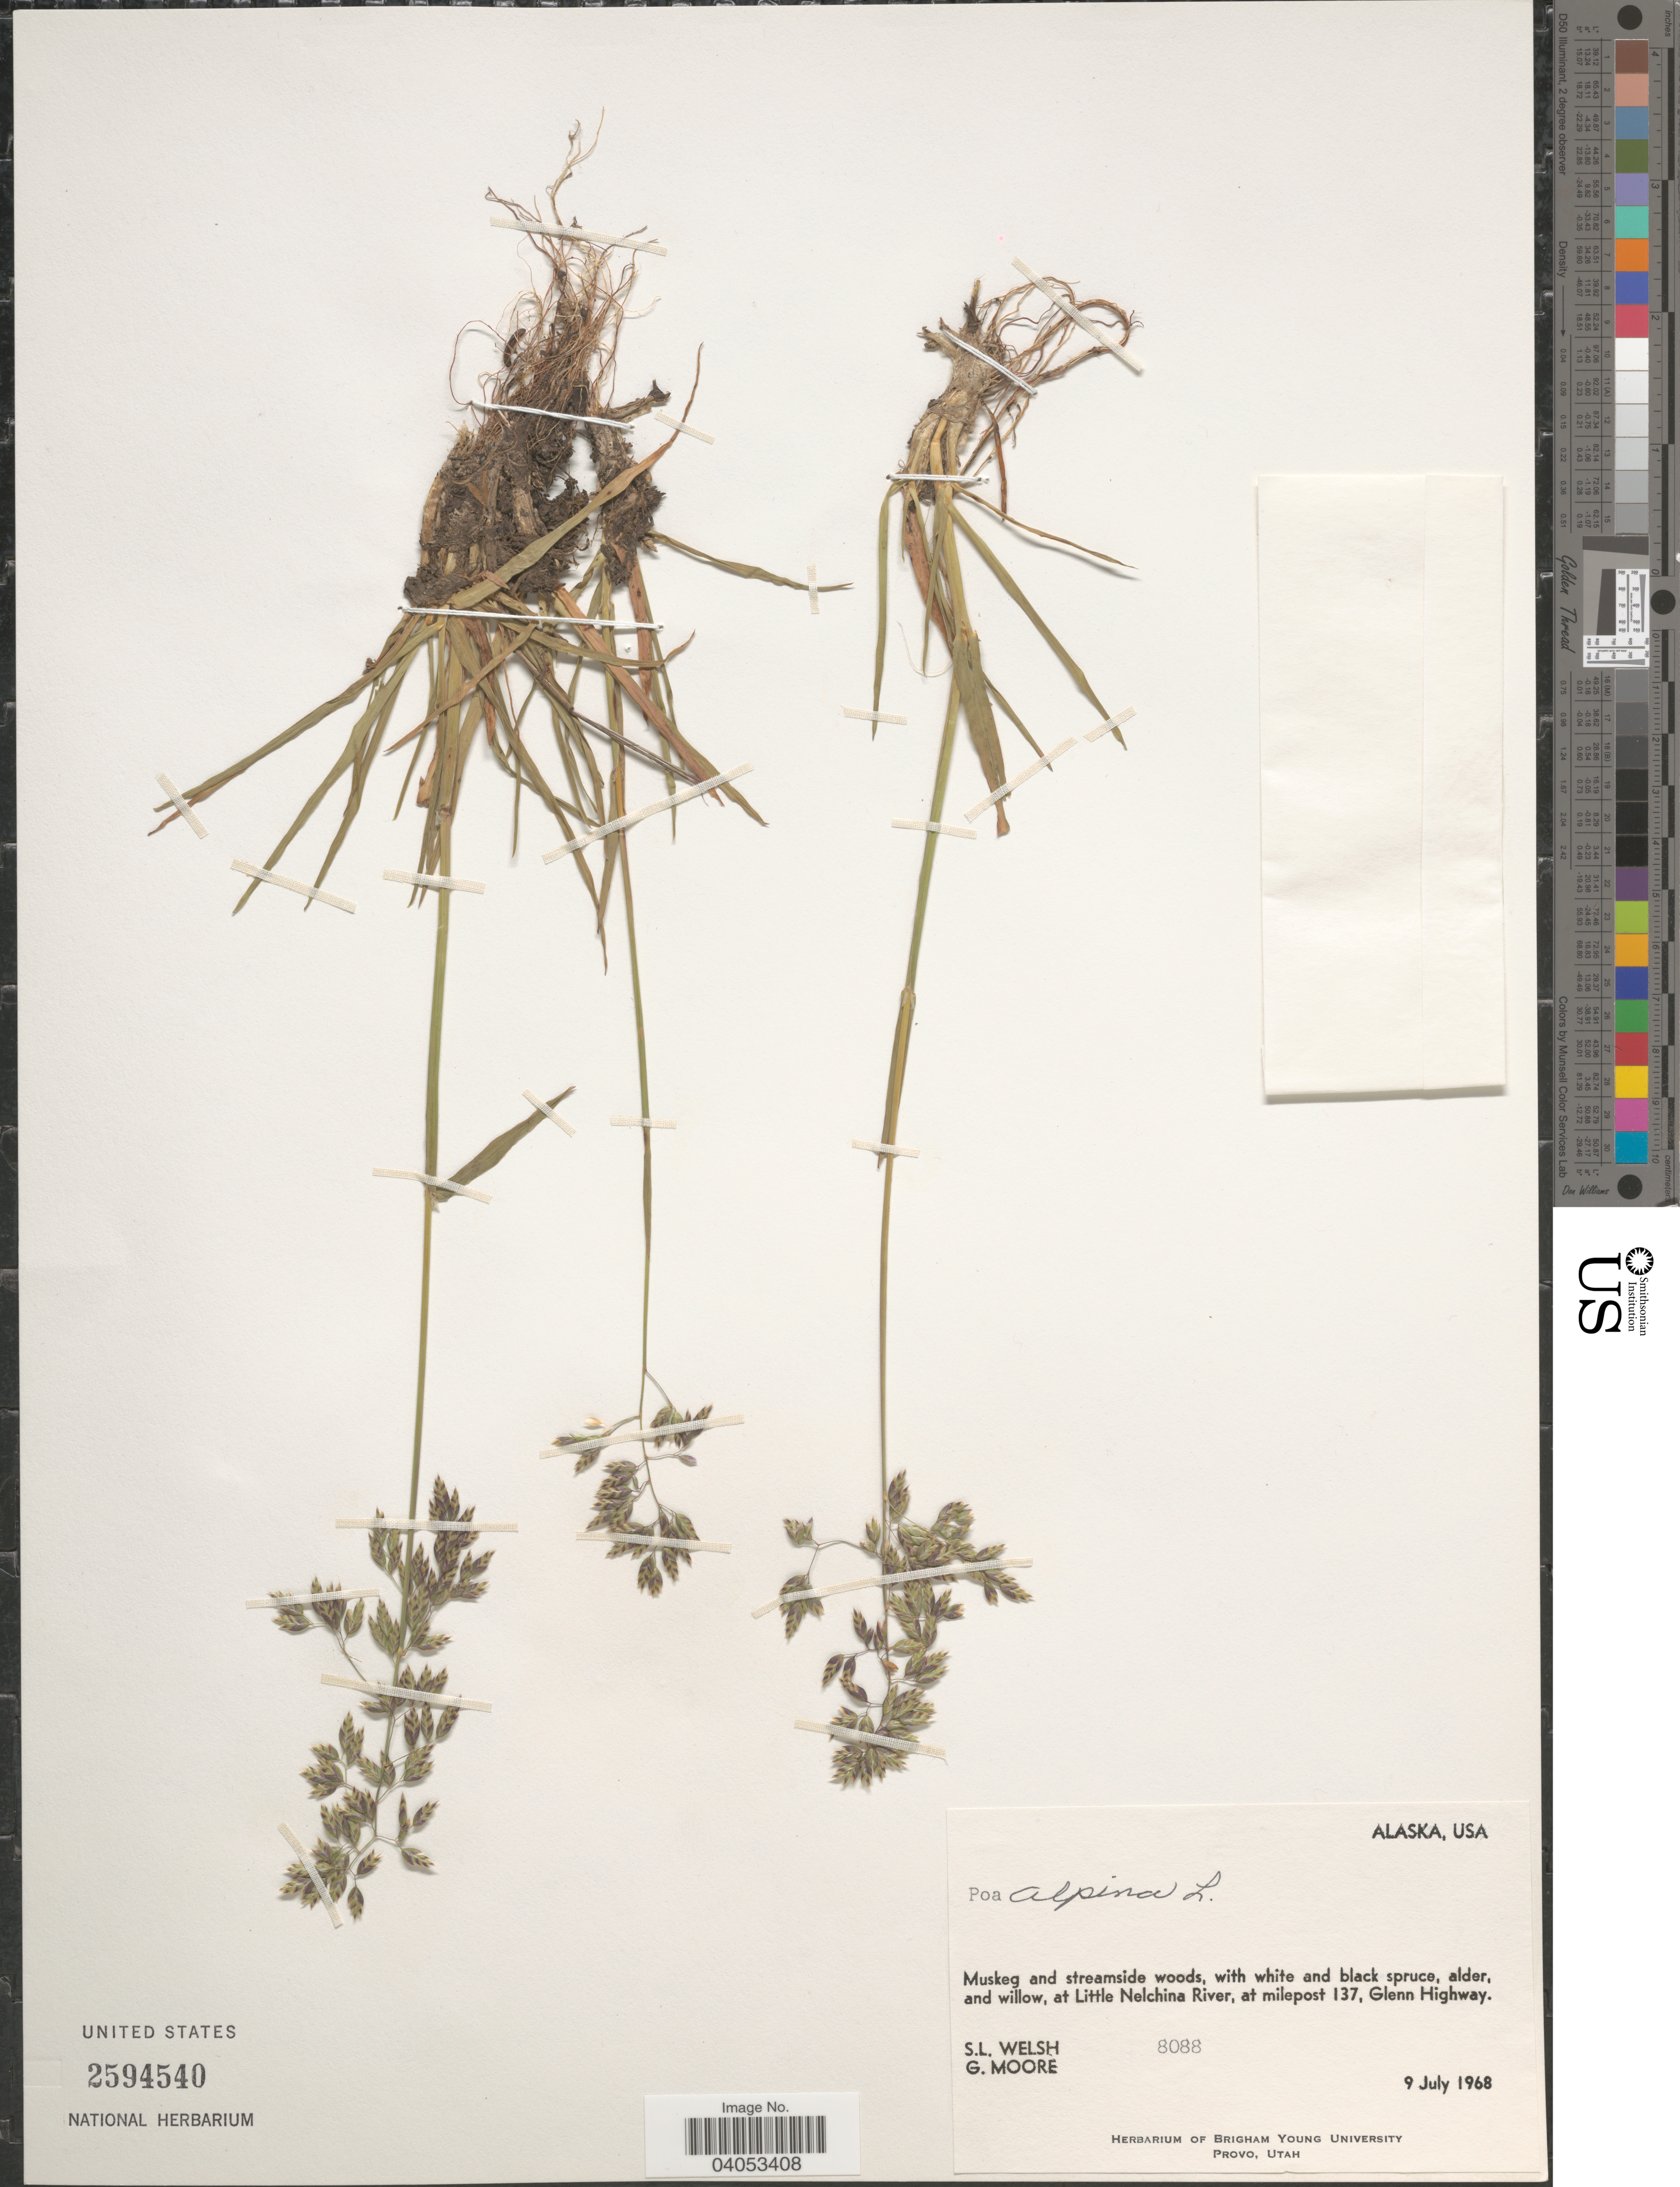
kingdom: Plantae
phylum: Tracheophyta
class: Liliopsida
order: Poales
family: Poaceae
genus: Poa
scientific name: Poa alpina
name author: L.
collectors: S. Welsh & G. Moore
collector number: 8088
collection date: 1968-07-09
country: United States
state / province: Alaska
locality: At Little Nelchina River, at milepost 137, Glenn Highway.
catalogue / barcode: US 2594540